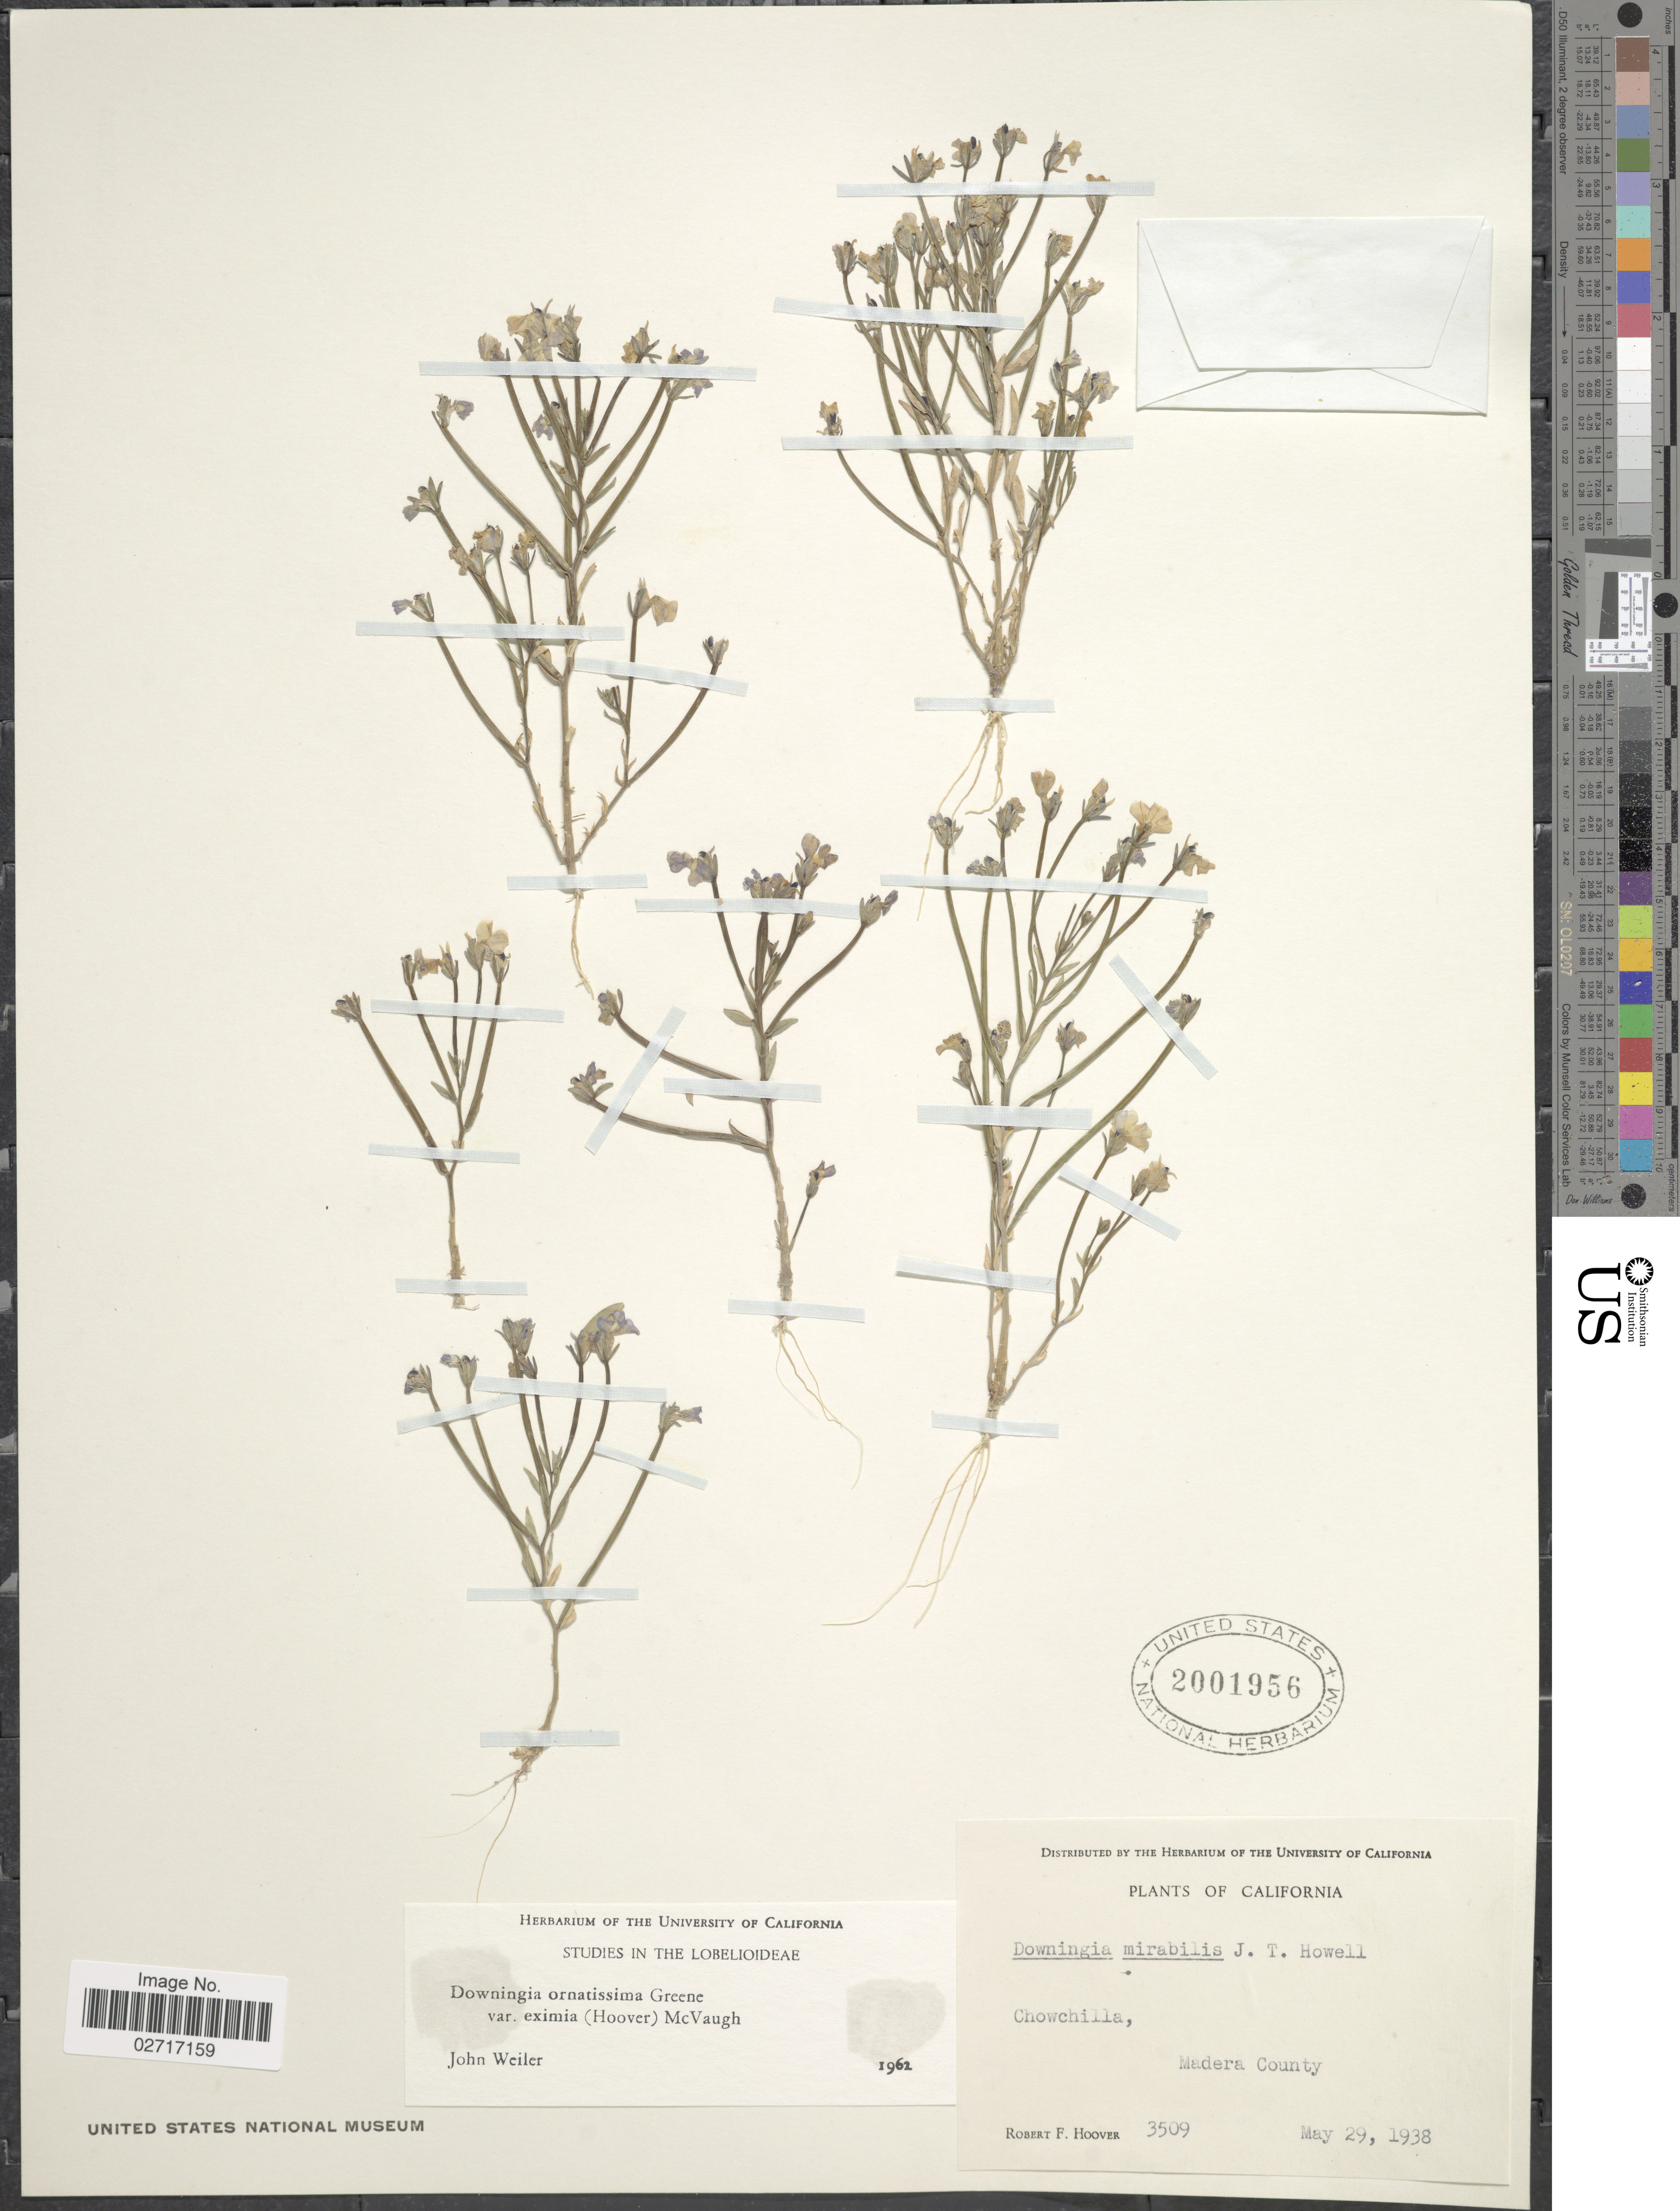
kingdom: Plantae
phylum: Tracheophyta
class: Magnoliopsida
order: Asterales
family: Campanulaceae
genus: Downingia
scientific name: Downingia ornatissima var. eximia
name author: (Hoover) McVaugh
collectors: R. F. Hoover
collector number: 3509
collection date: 1938-05-29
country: United States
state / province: California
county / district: Madera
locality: Chowchilla, Madera County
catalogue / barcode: US 2001956